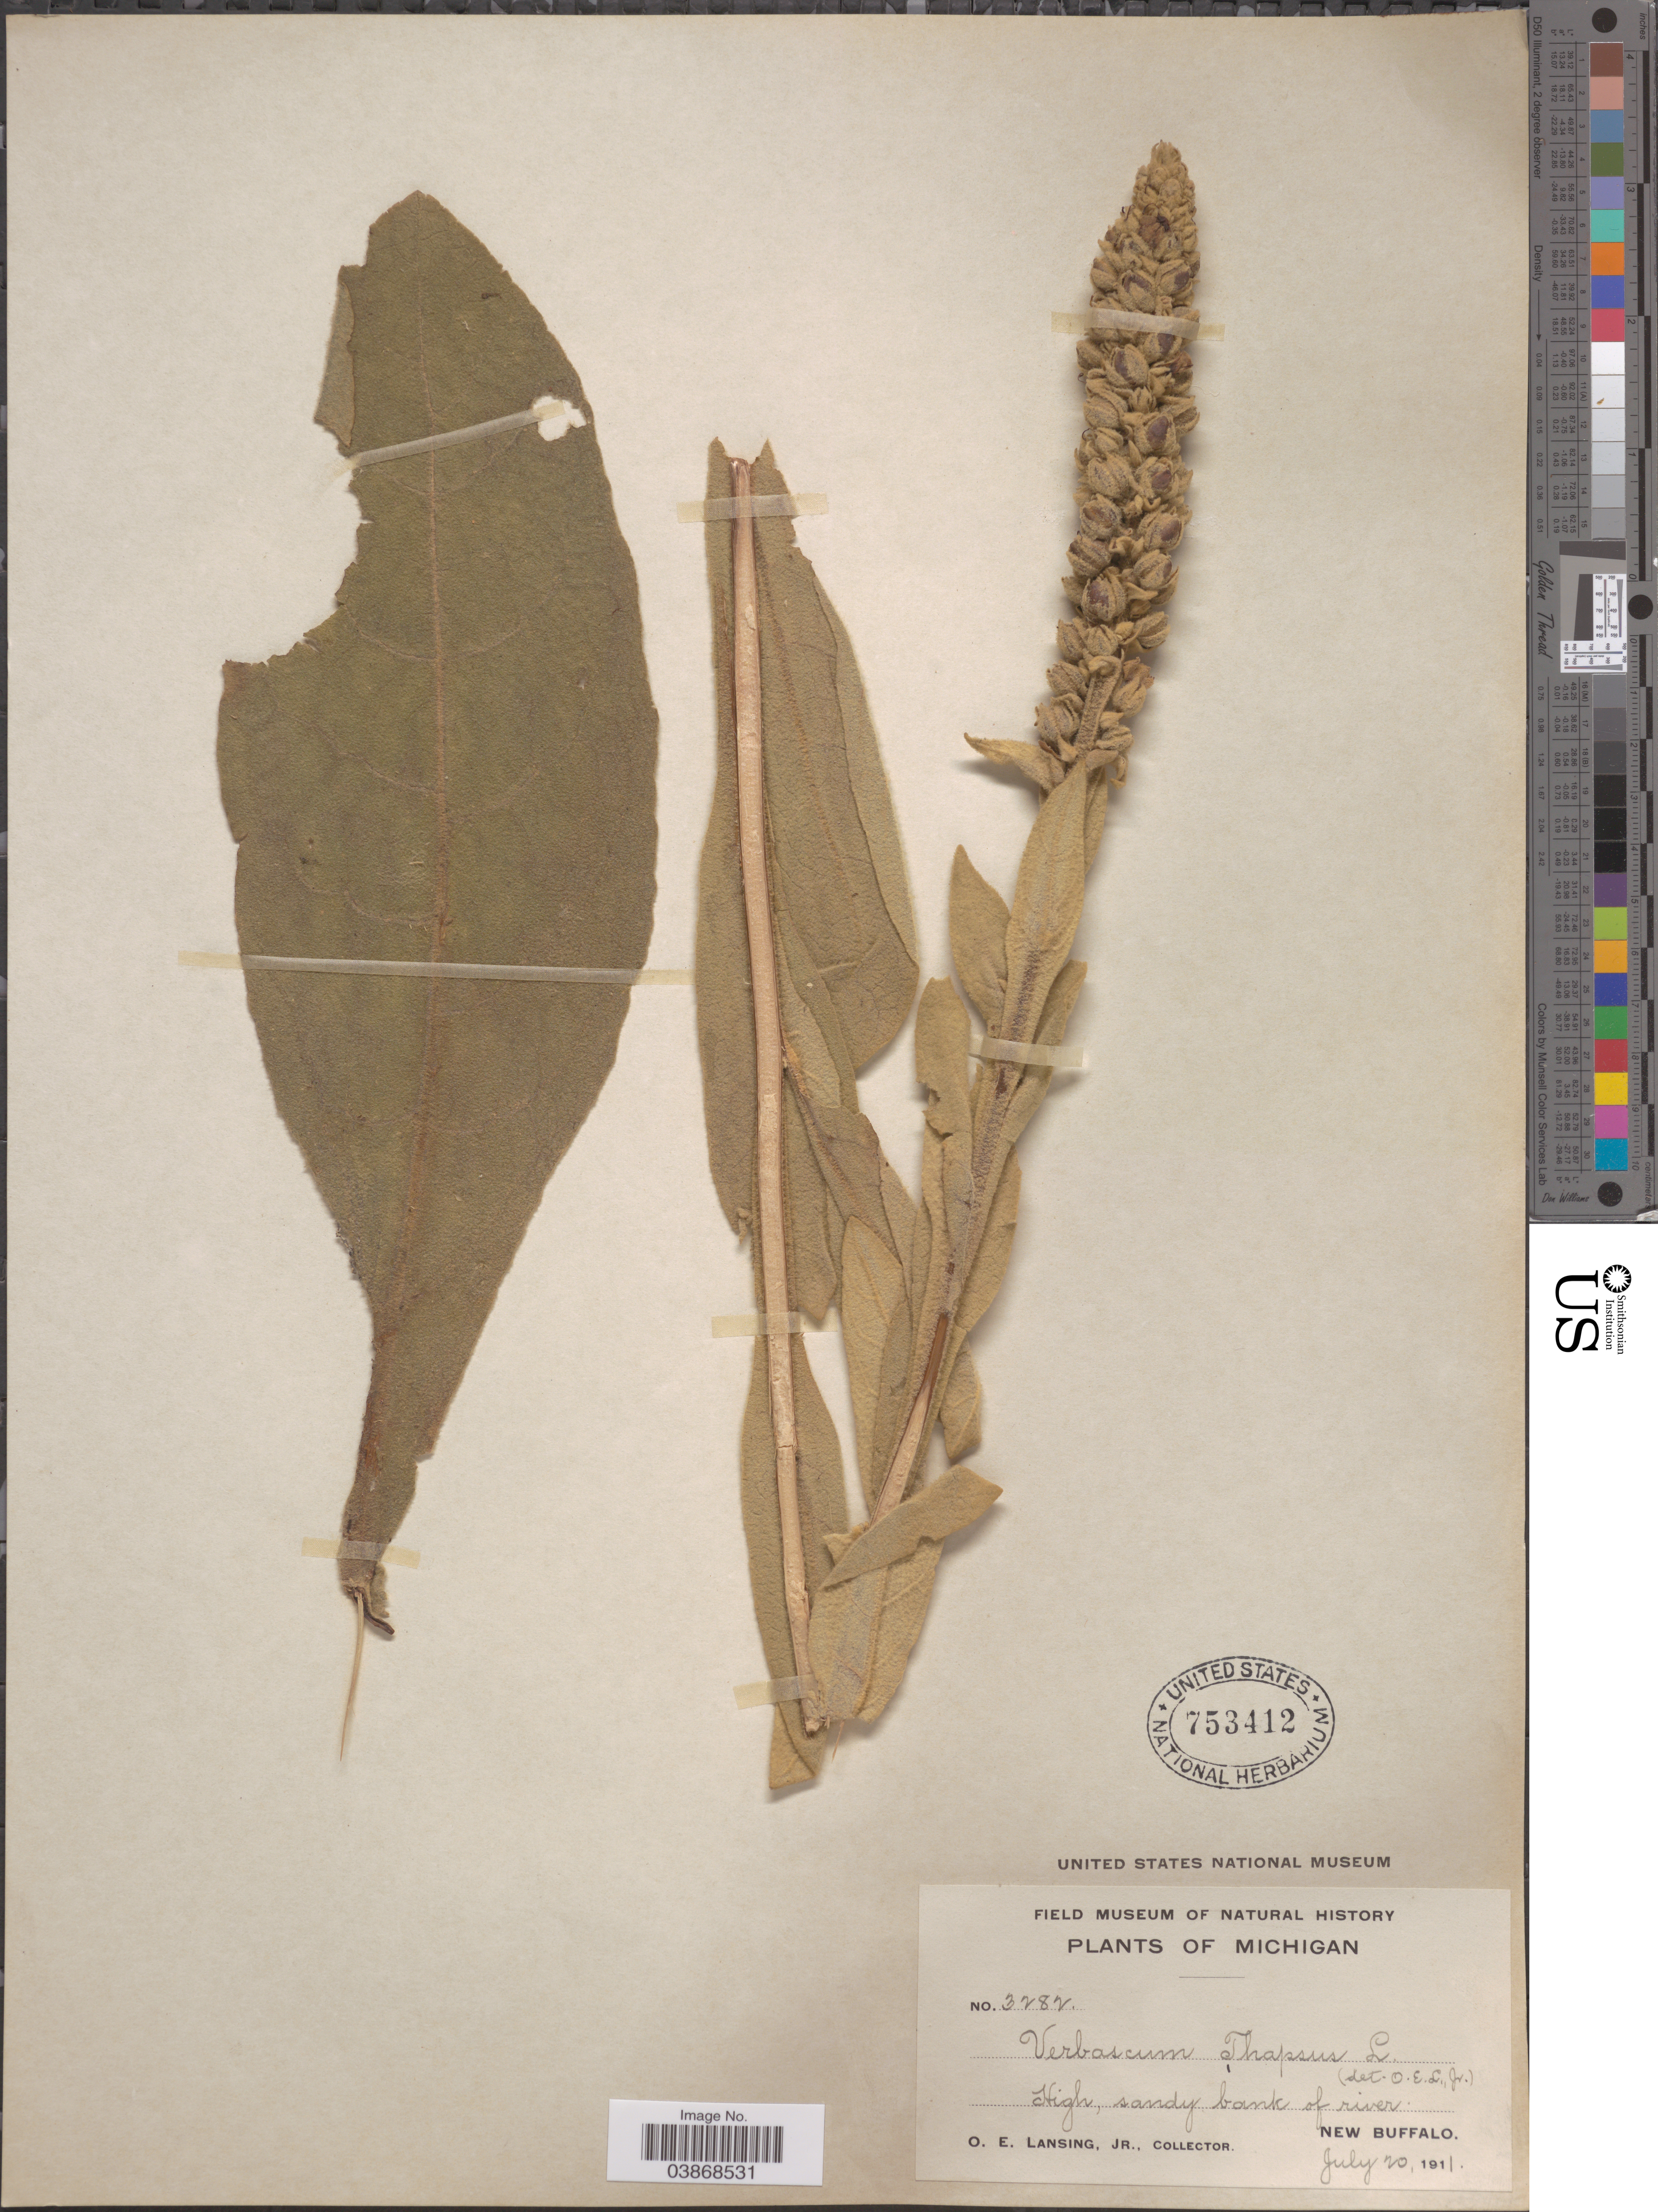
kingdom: Plantae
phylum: Tracheophyta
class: Magnoliopsida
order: Lamiales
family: Scrophulariaceae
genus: Verbascum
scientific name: Verbascum thapsus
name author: L.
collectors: O. Lansing Jr.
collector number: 3282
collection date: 1911-07-20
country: United States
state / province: Michigan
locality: New Buffalo.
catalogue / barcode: US 753412